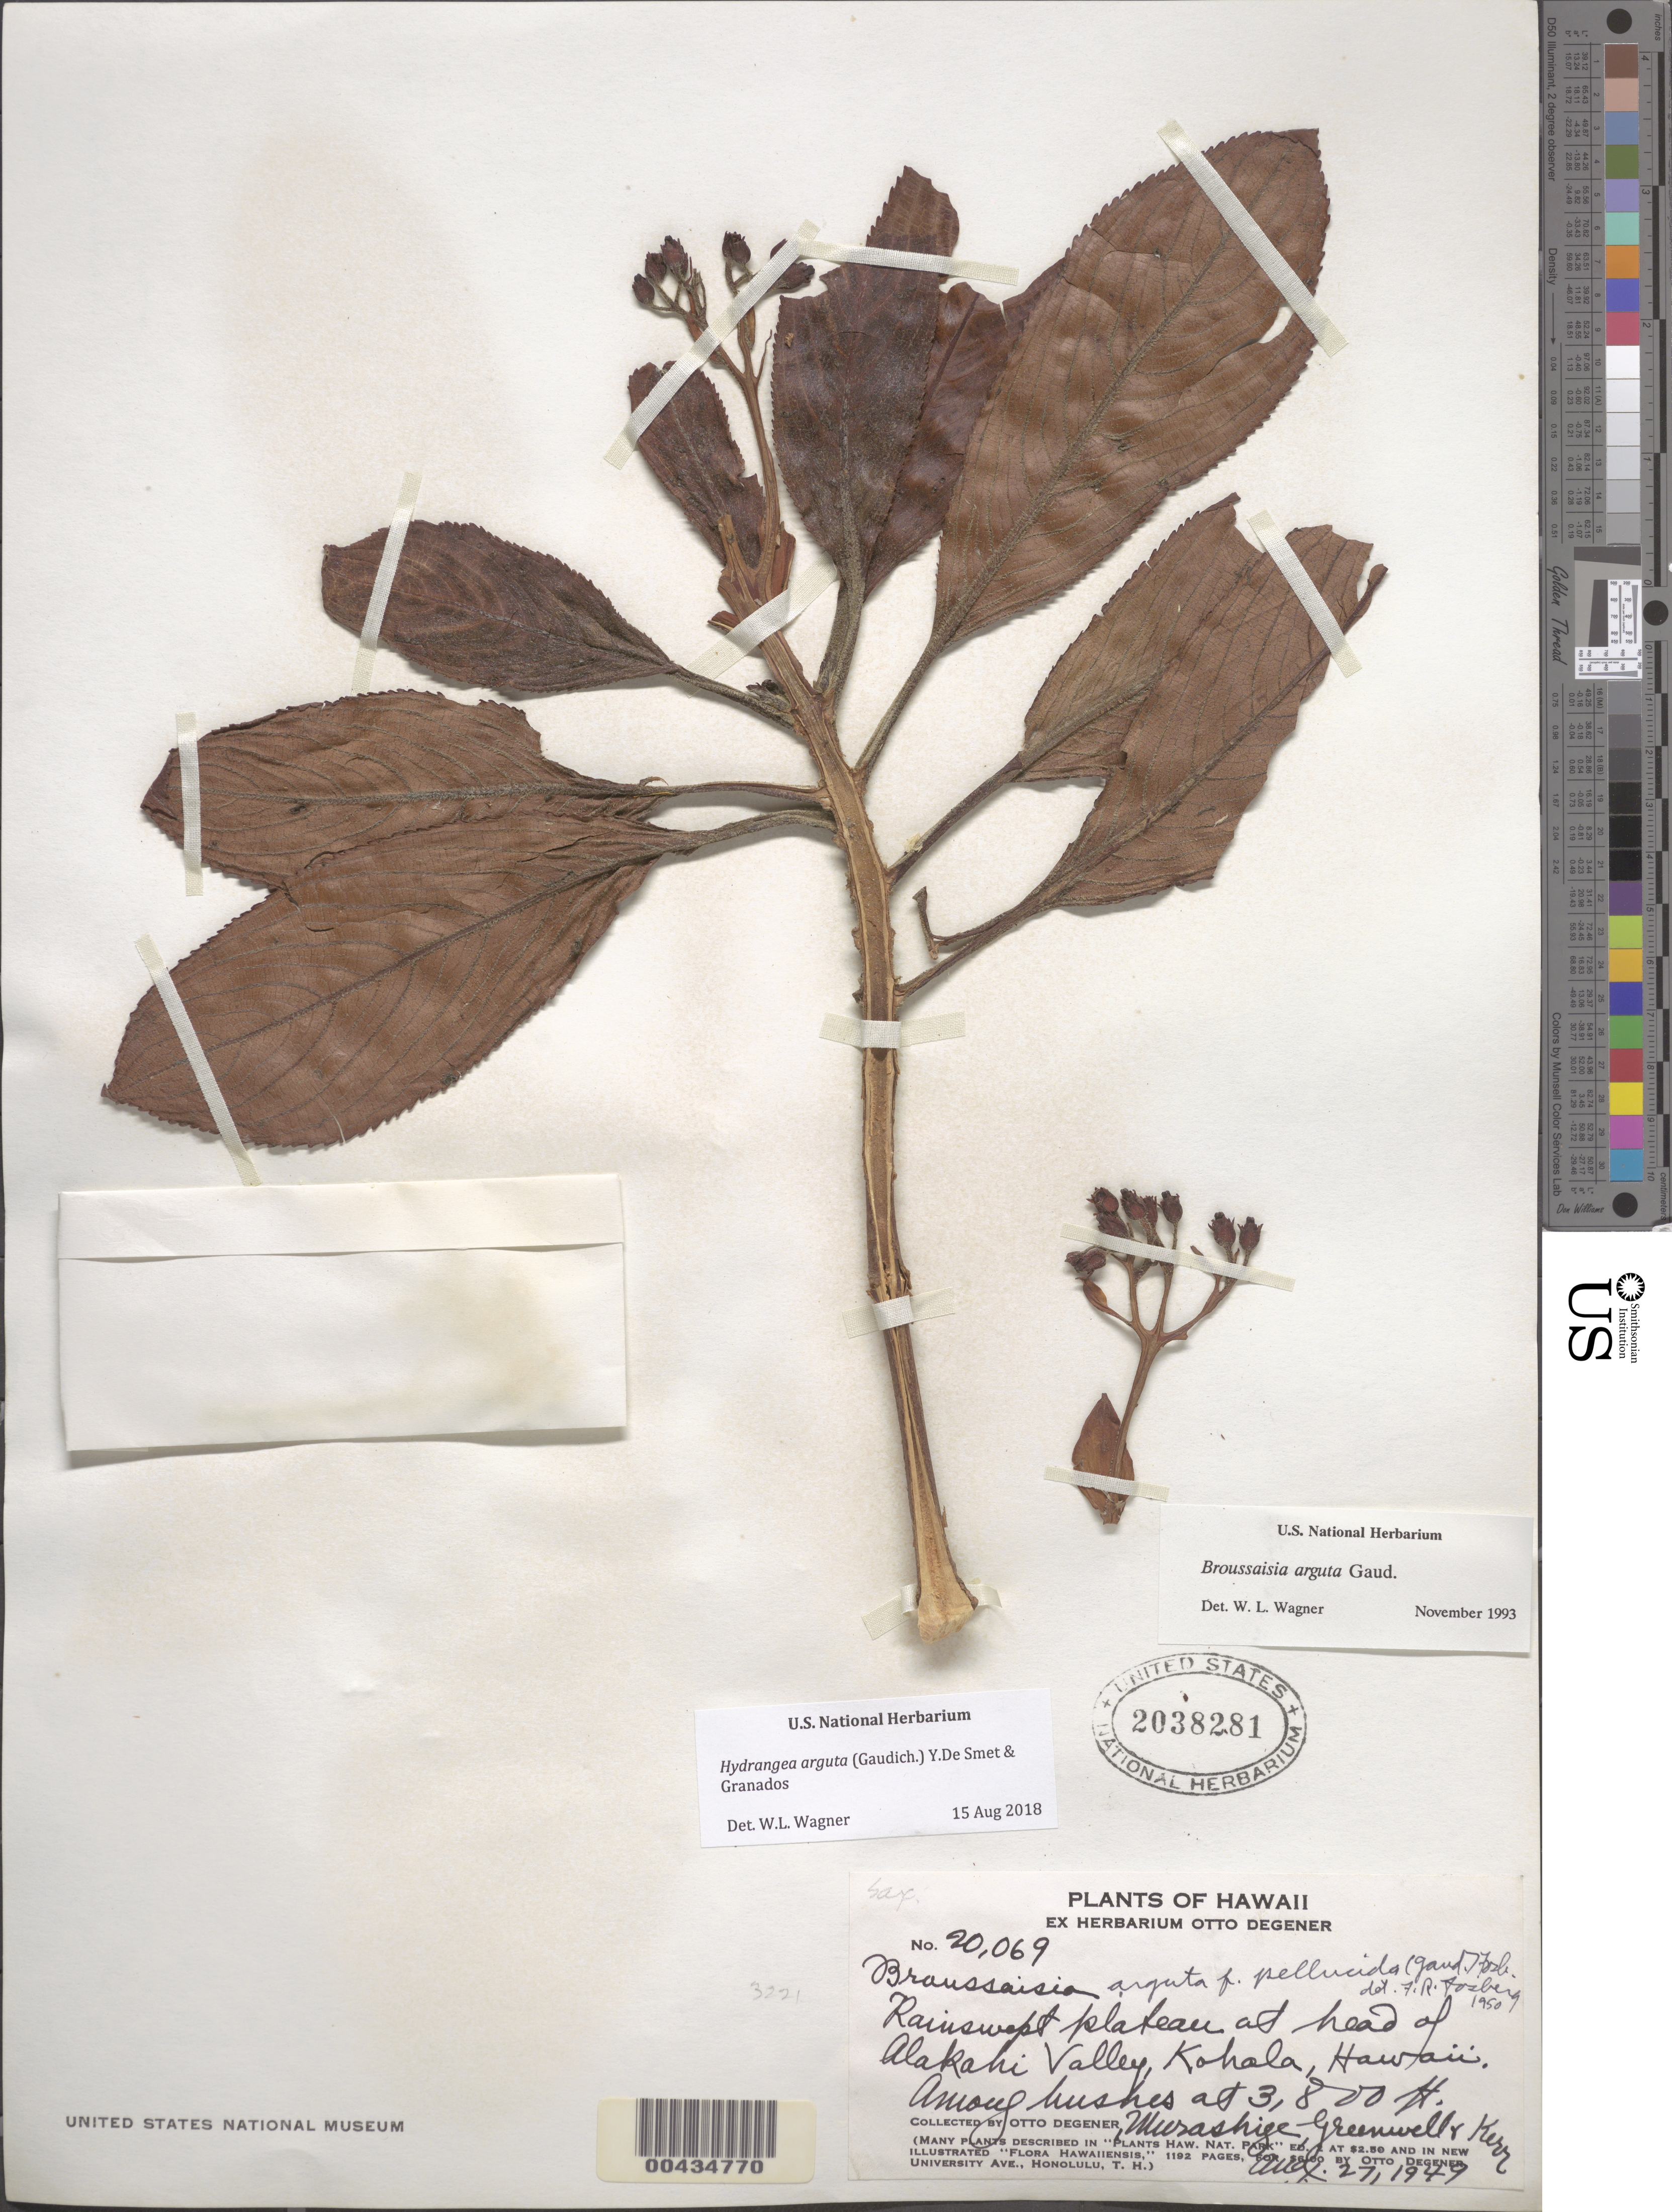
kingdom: Plantae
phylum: Tracheophyta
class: Magnoliopsida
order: Cornales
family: Hydrangeaceae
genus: Hydrangea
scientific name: Hydrangea arguta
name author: (Gaudich.) Y. De Smet & C. Granados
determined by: Wagner, W. L., (BOT), Smithsonian Institution - National Museum of Natural History (UNITED STATES)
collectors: O. Degener, T. Murashige, -. Greenwell & Kerr, --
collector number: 20069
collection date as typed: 27 Aug 1949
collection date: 1949-08-27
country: United States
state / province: Hawaii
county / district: Hawaii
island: Hawaii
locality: Alakahi Valley, Kohala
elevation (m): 1158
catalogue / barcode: US 2038281